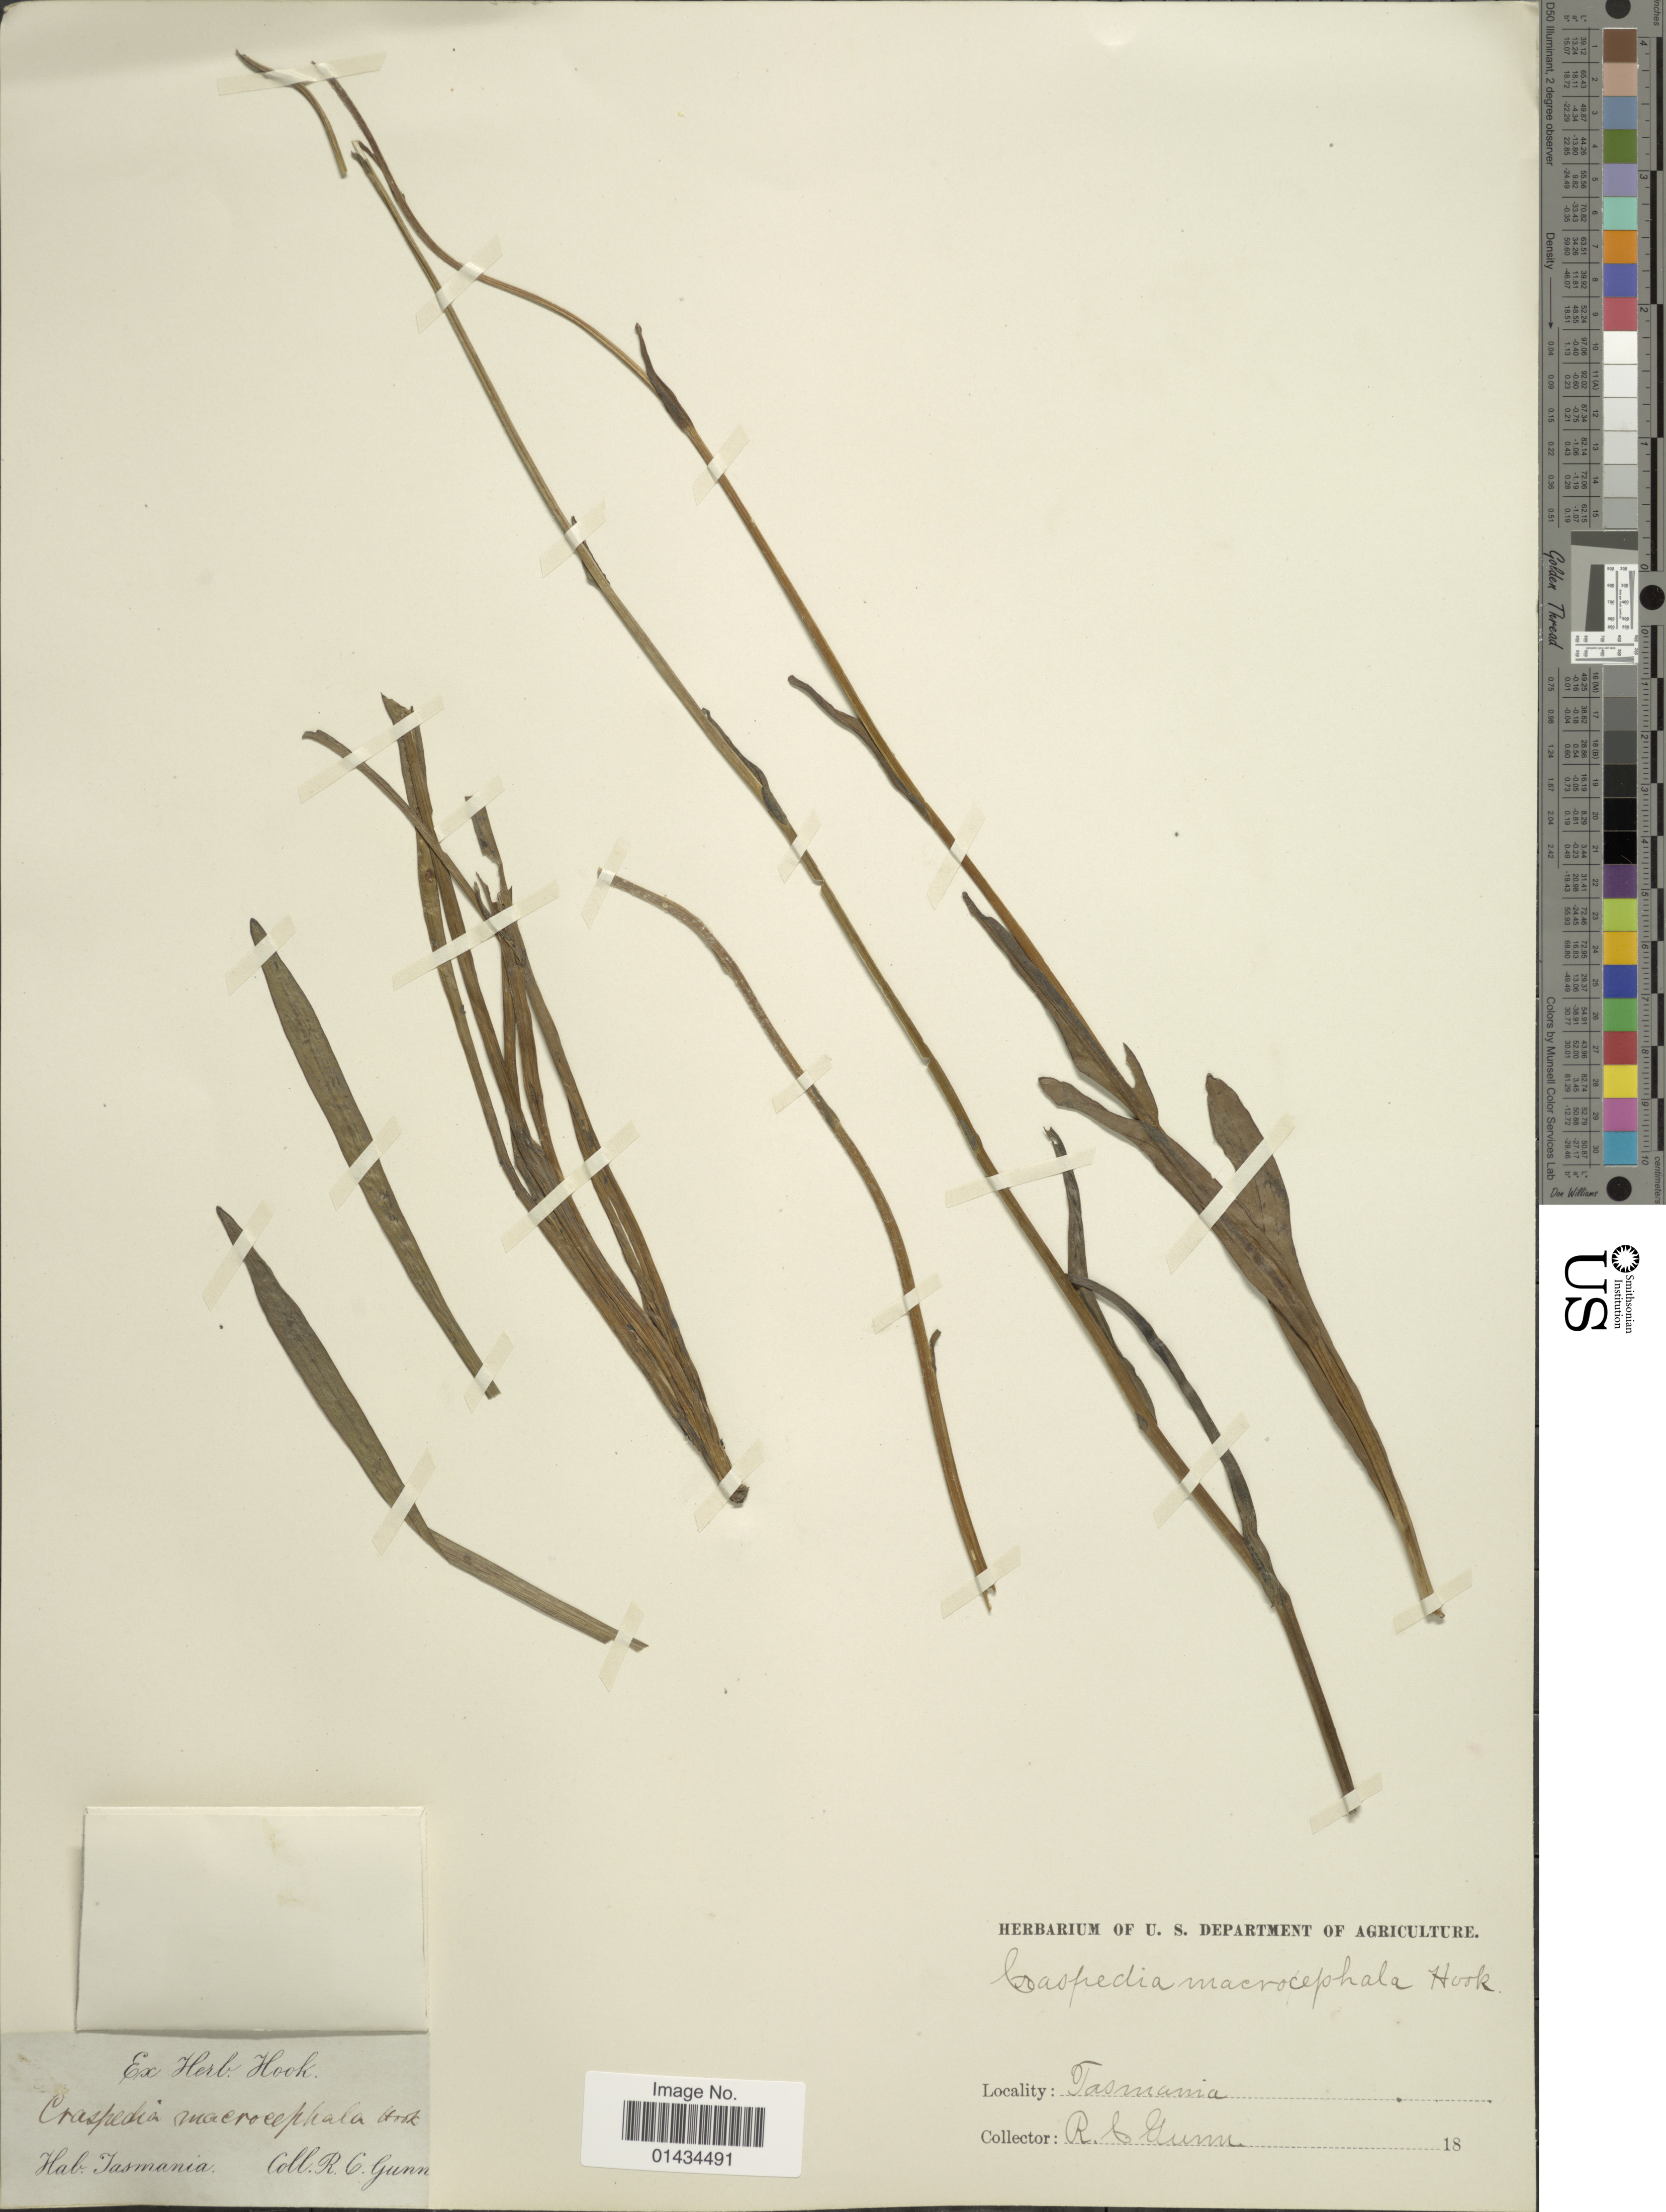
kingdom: Plantae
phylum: Tracheophyta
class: Magnoliopsida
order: Asterales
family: Asteraceae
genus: Craspedia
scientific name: Craspedia macrocephala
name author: Hook.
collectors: R. Gunn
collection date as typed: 18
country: Australia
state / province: Tasmania